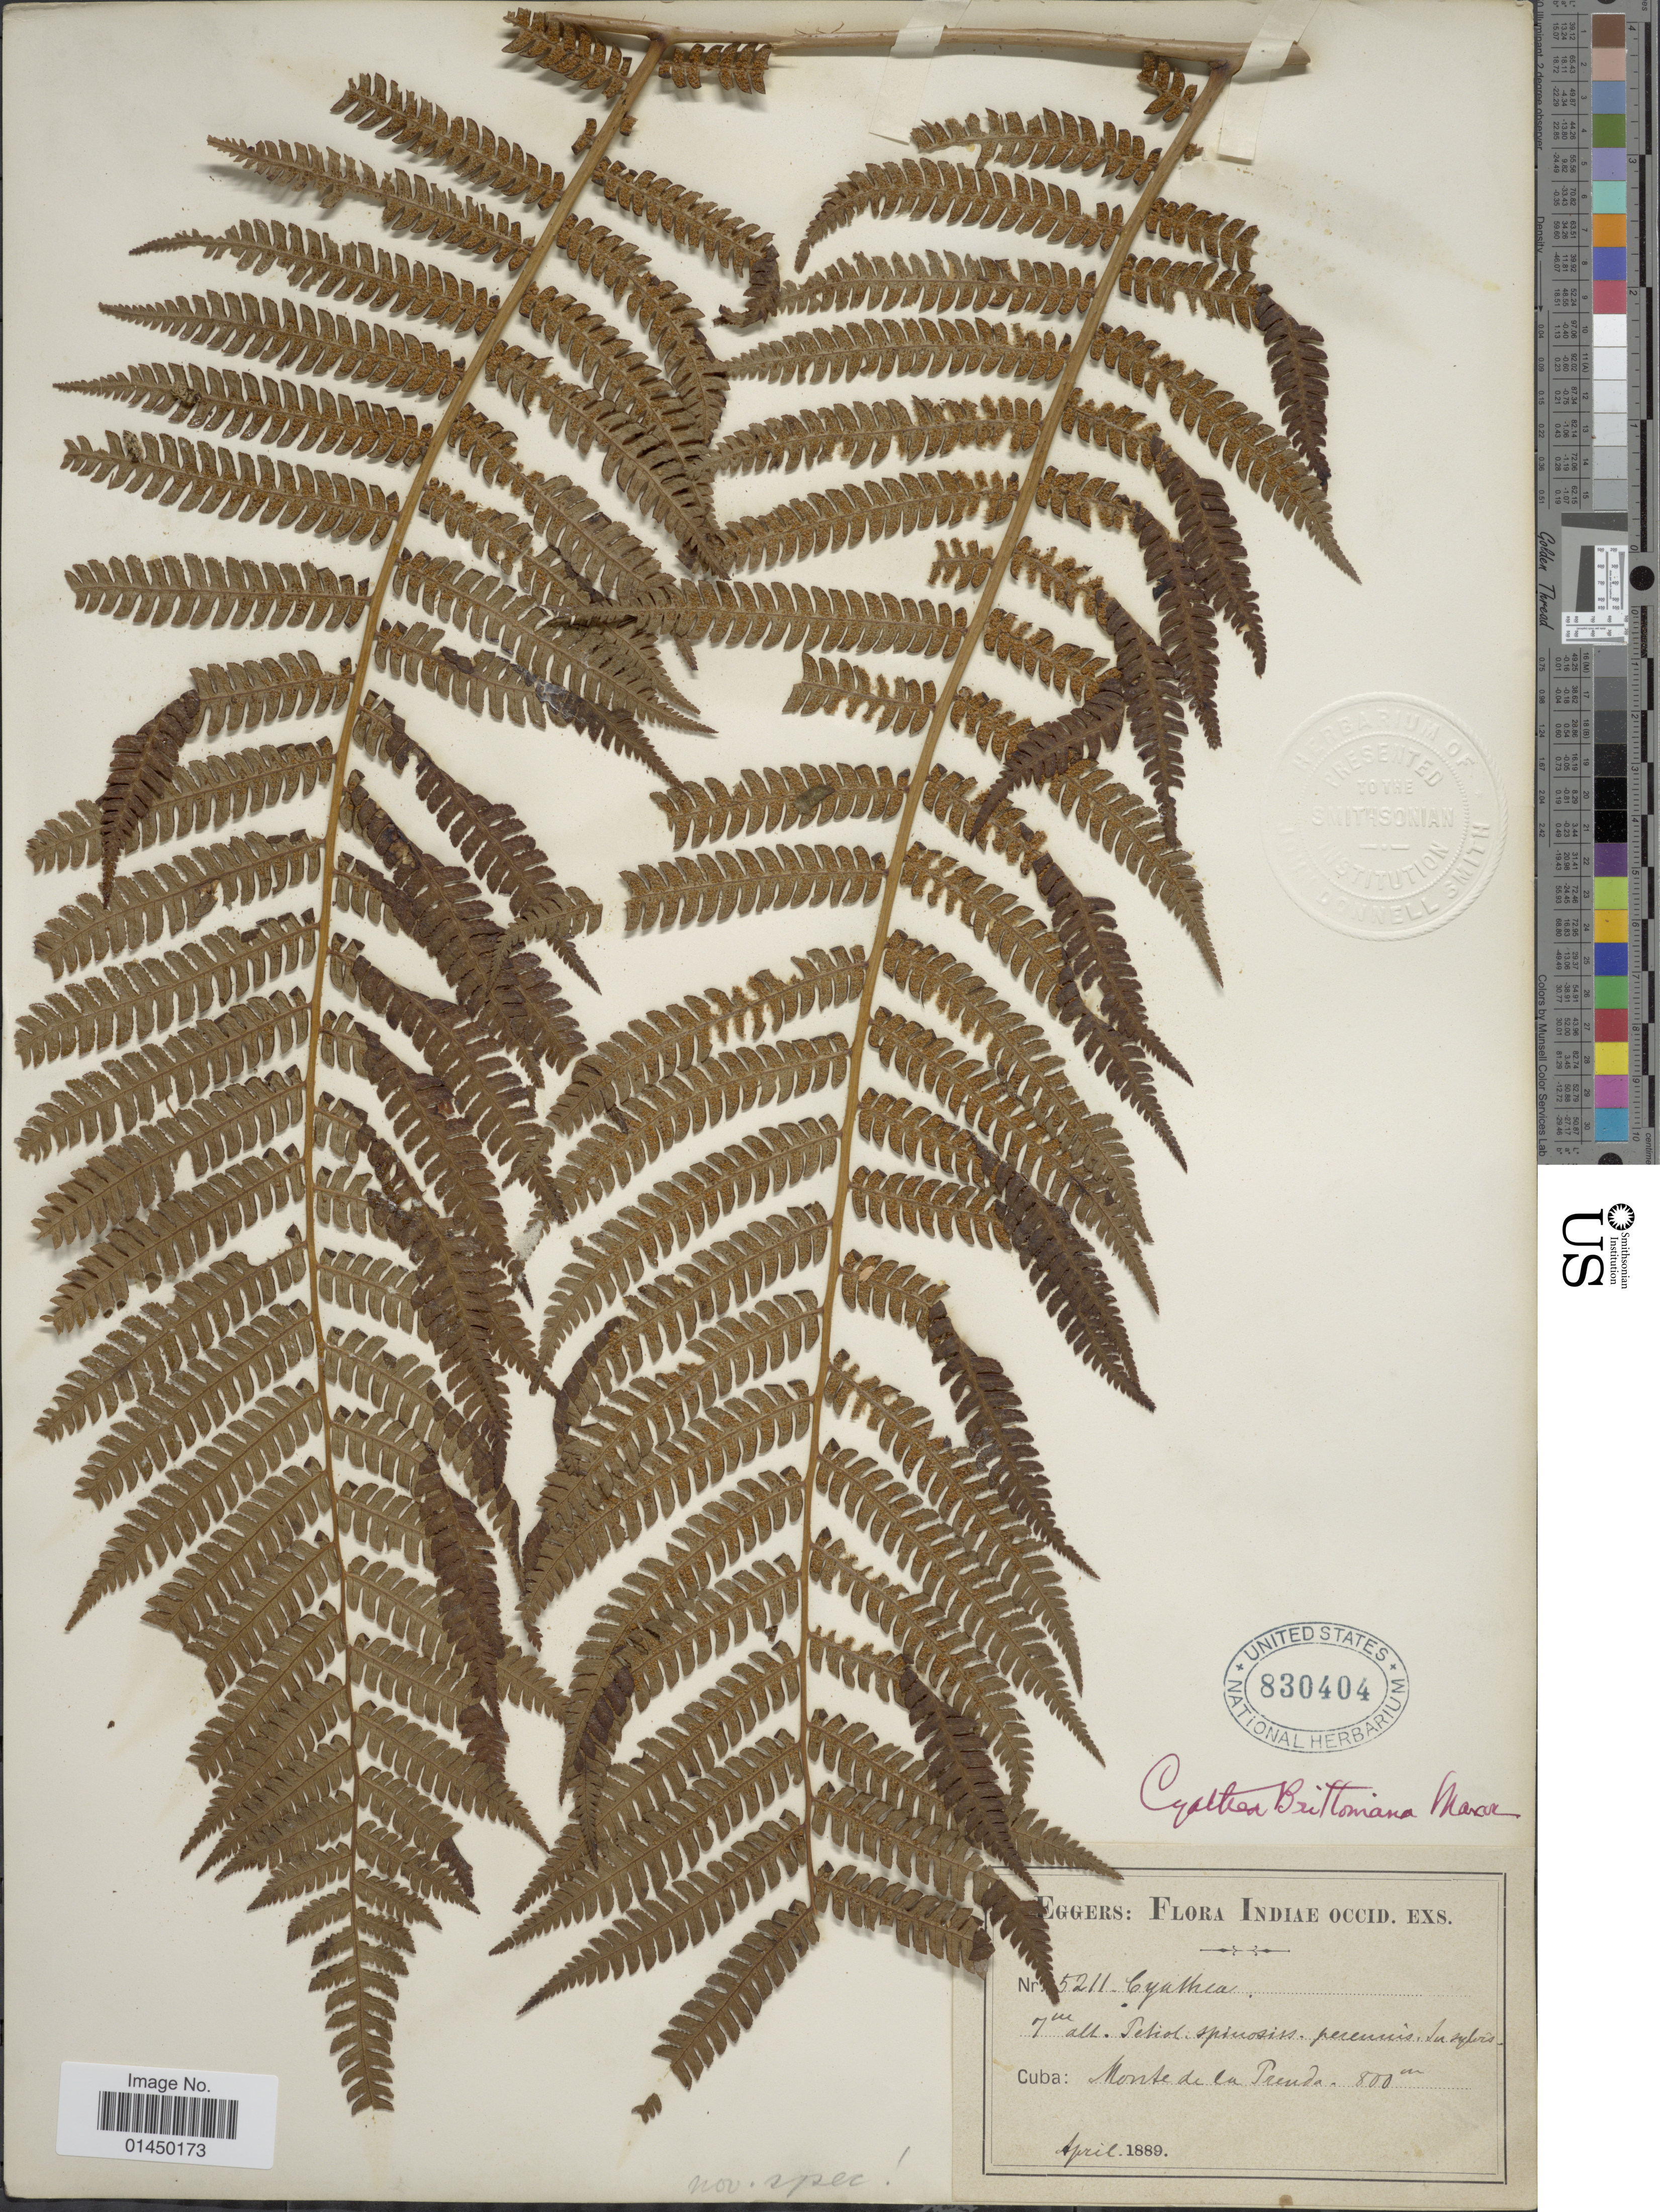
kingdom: Plantae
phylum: Tracheophyta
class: Polypodiopsida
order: Cyatheales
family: Cyatheaceae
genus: Cyathea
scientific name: Cyathea furfuracea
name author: Christ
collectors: H. F. A. von Eggers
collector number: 5211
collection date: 1889-04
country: Cuba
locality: Cuba: Monte de la Preuda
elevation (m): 800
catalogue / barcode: US 830404